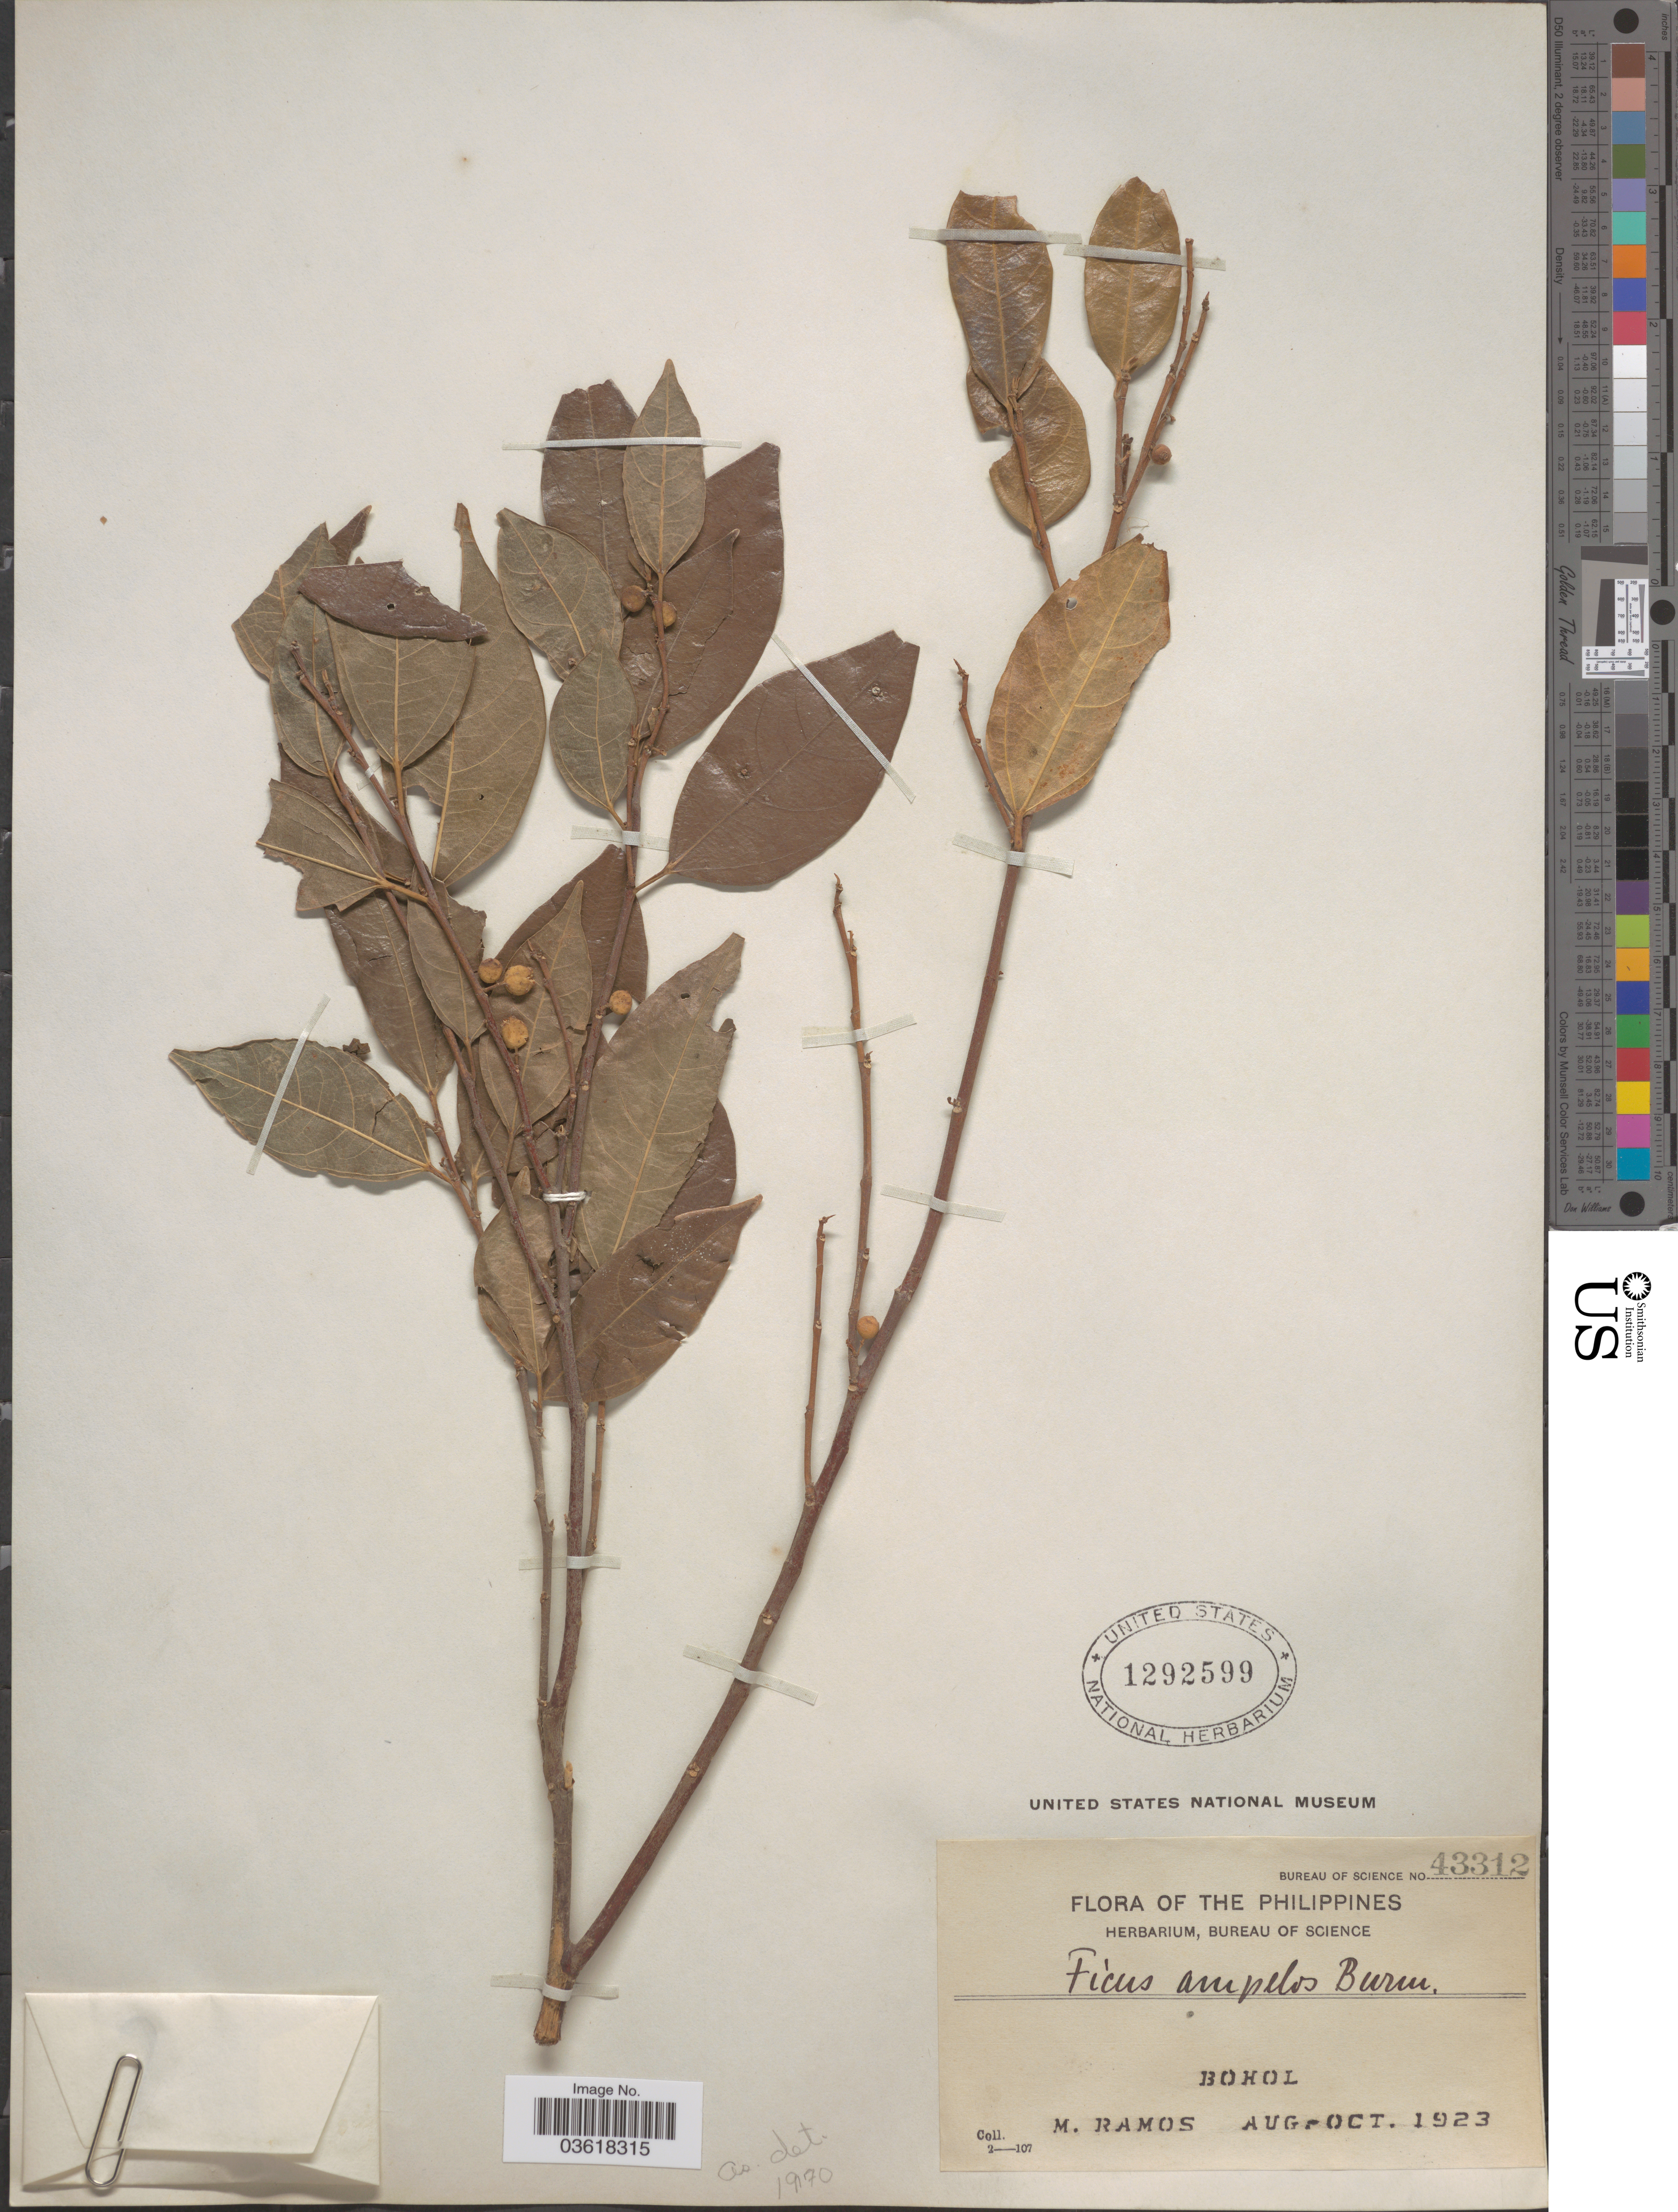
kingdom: Plantae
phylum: Tracheophyta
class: Magnoliopsida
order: Rosales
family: Moraceae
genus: Ficus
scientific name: Ficus ampelos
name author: Burm. f.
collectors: M. Ramos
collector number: Bureau of Science 43312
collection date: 1923-08/1923-10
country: Philippines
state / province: Central Visayas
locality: Bohol.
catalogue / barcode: US 1292599